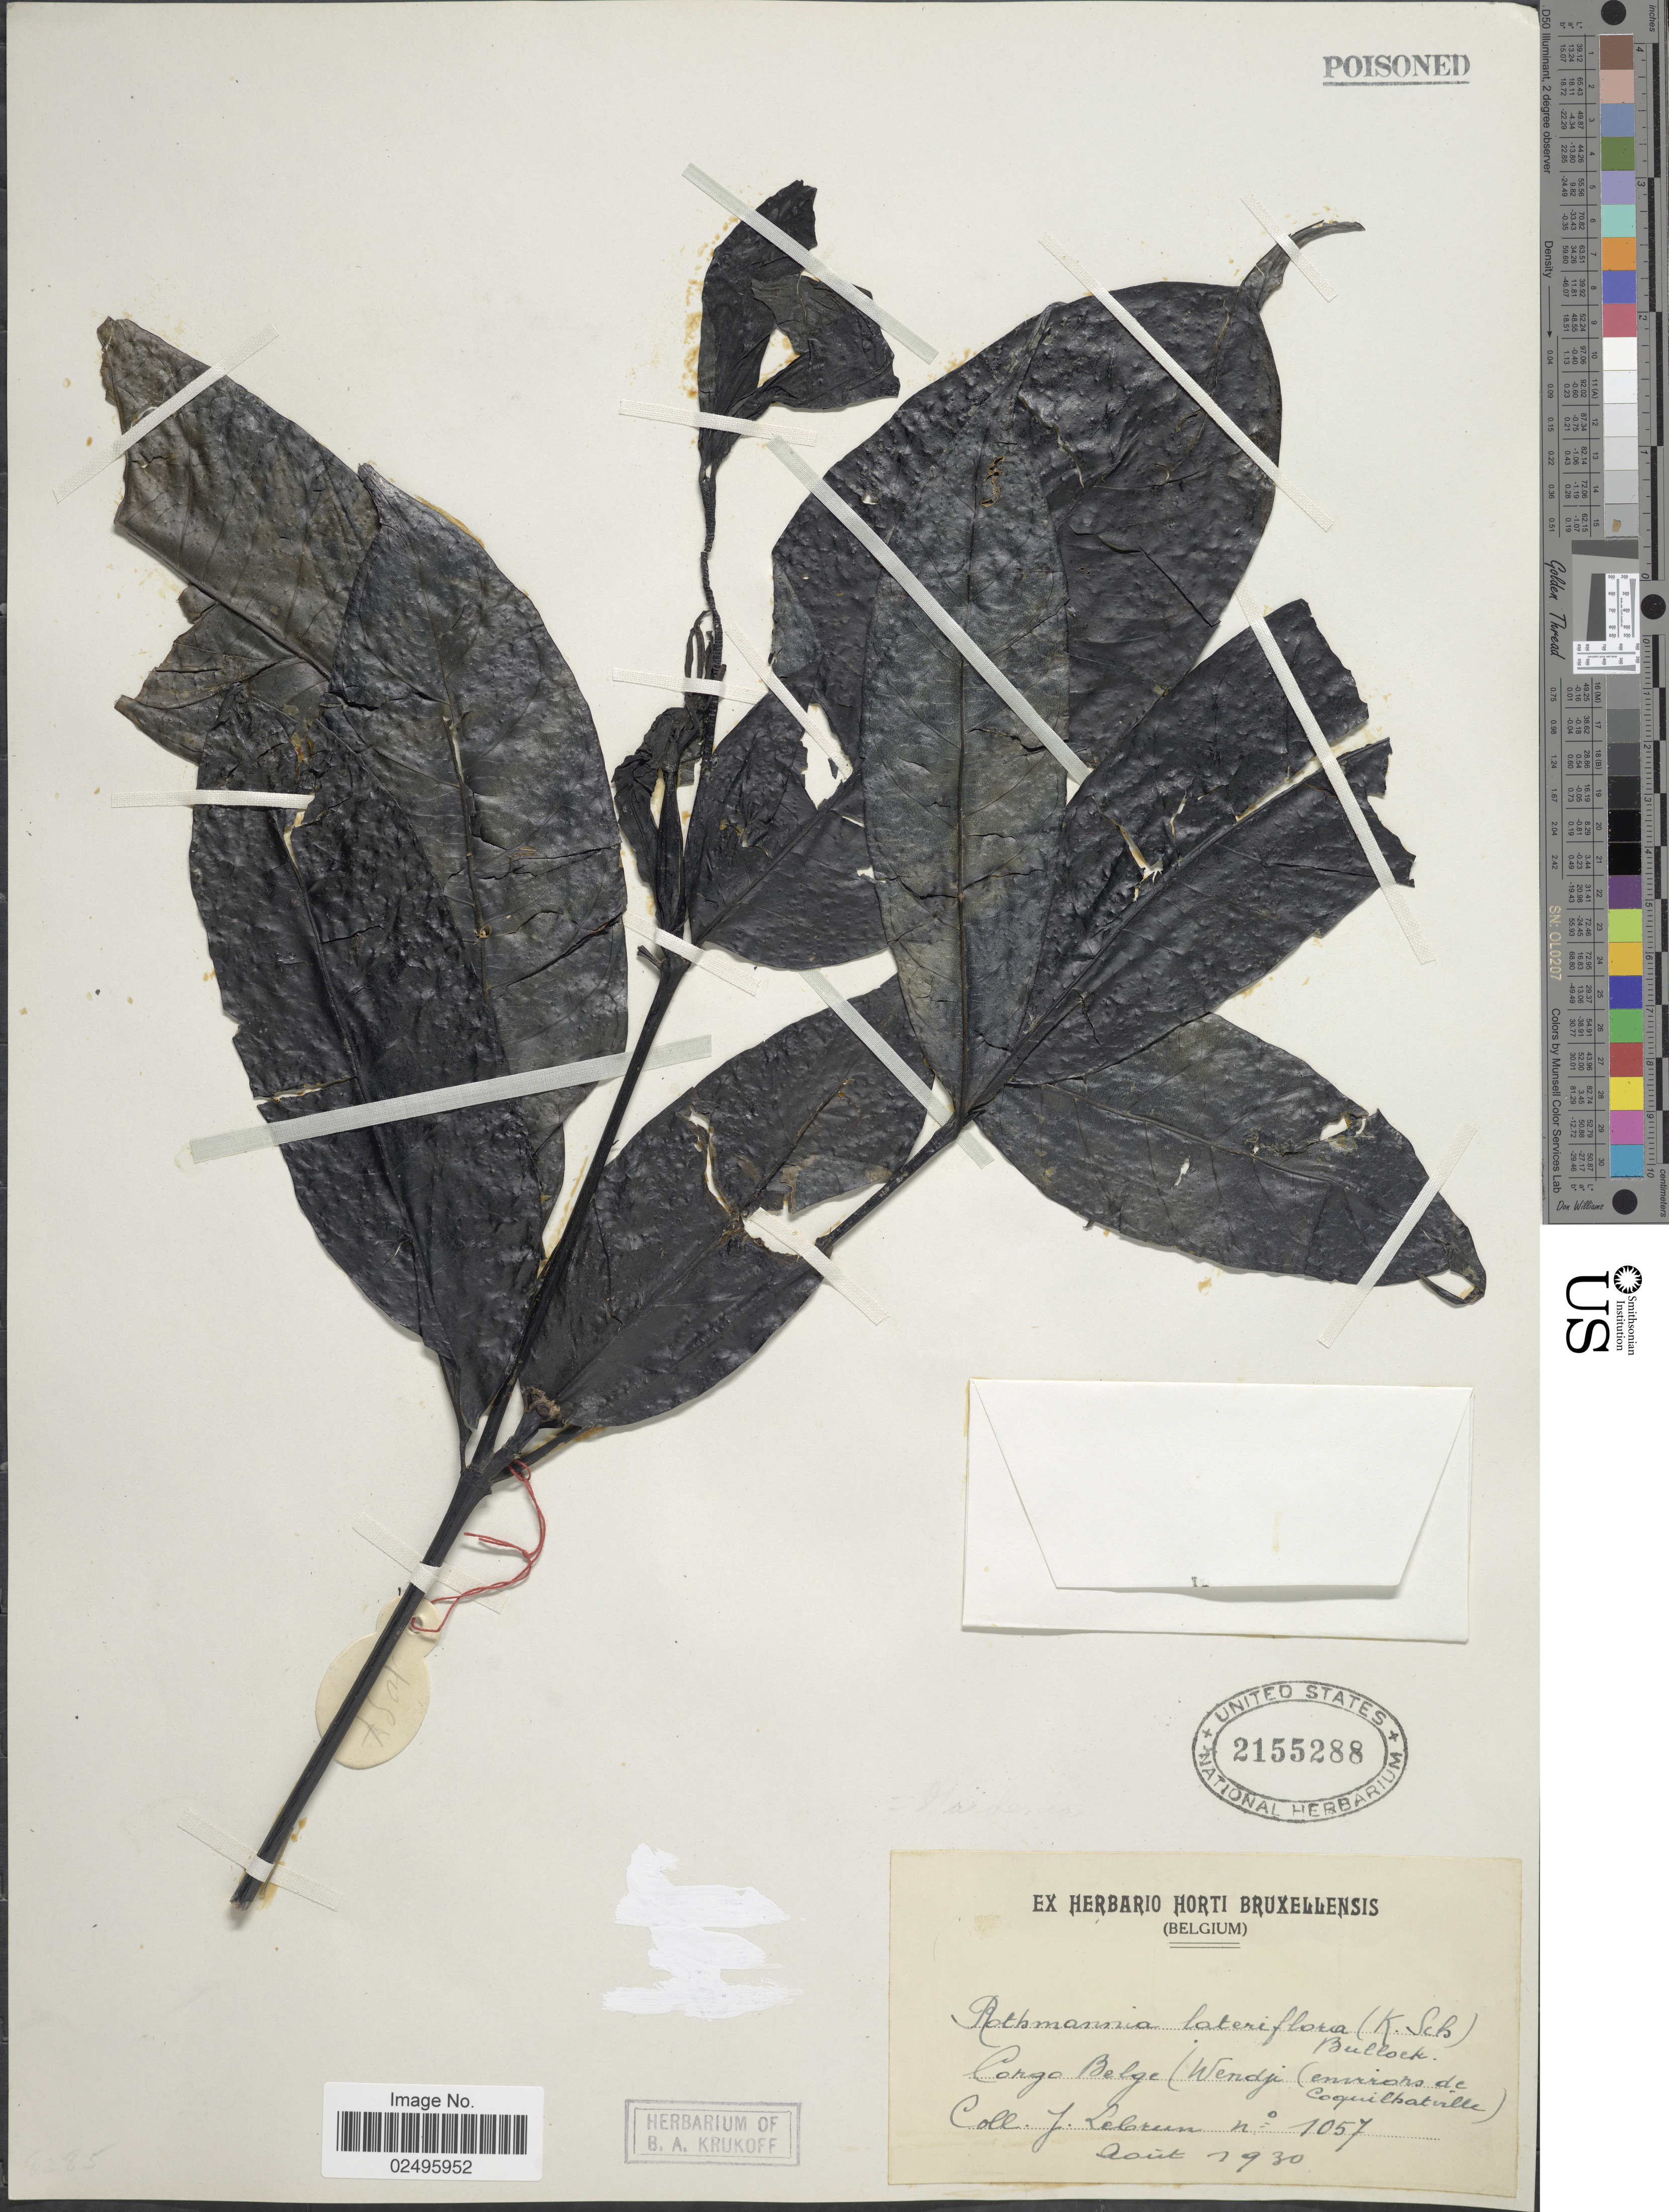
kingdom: Plantae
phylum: Tracheophyta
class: Magnoliopsida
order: Gentianales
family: Rubiaceae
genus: Rothmannia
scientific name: Rothmannia lateriflora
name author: (K. Schum.) Keay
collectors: J. A. Lebrun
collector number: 1057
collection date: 1930-08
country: Congo, Democratic Republic of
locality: Congo Belge. (Wendji (environs de Coquilhatville)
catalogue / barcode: US 2155288